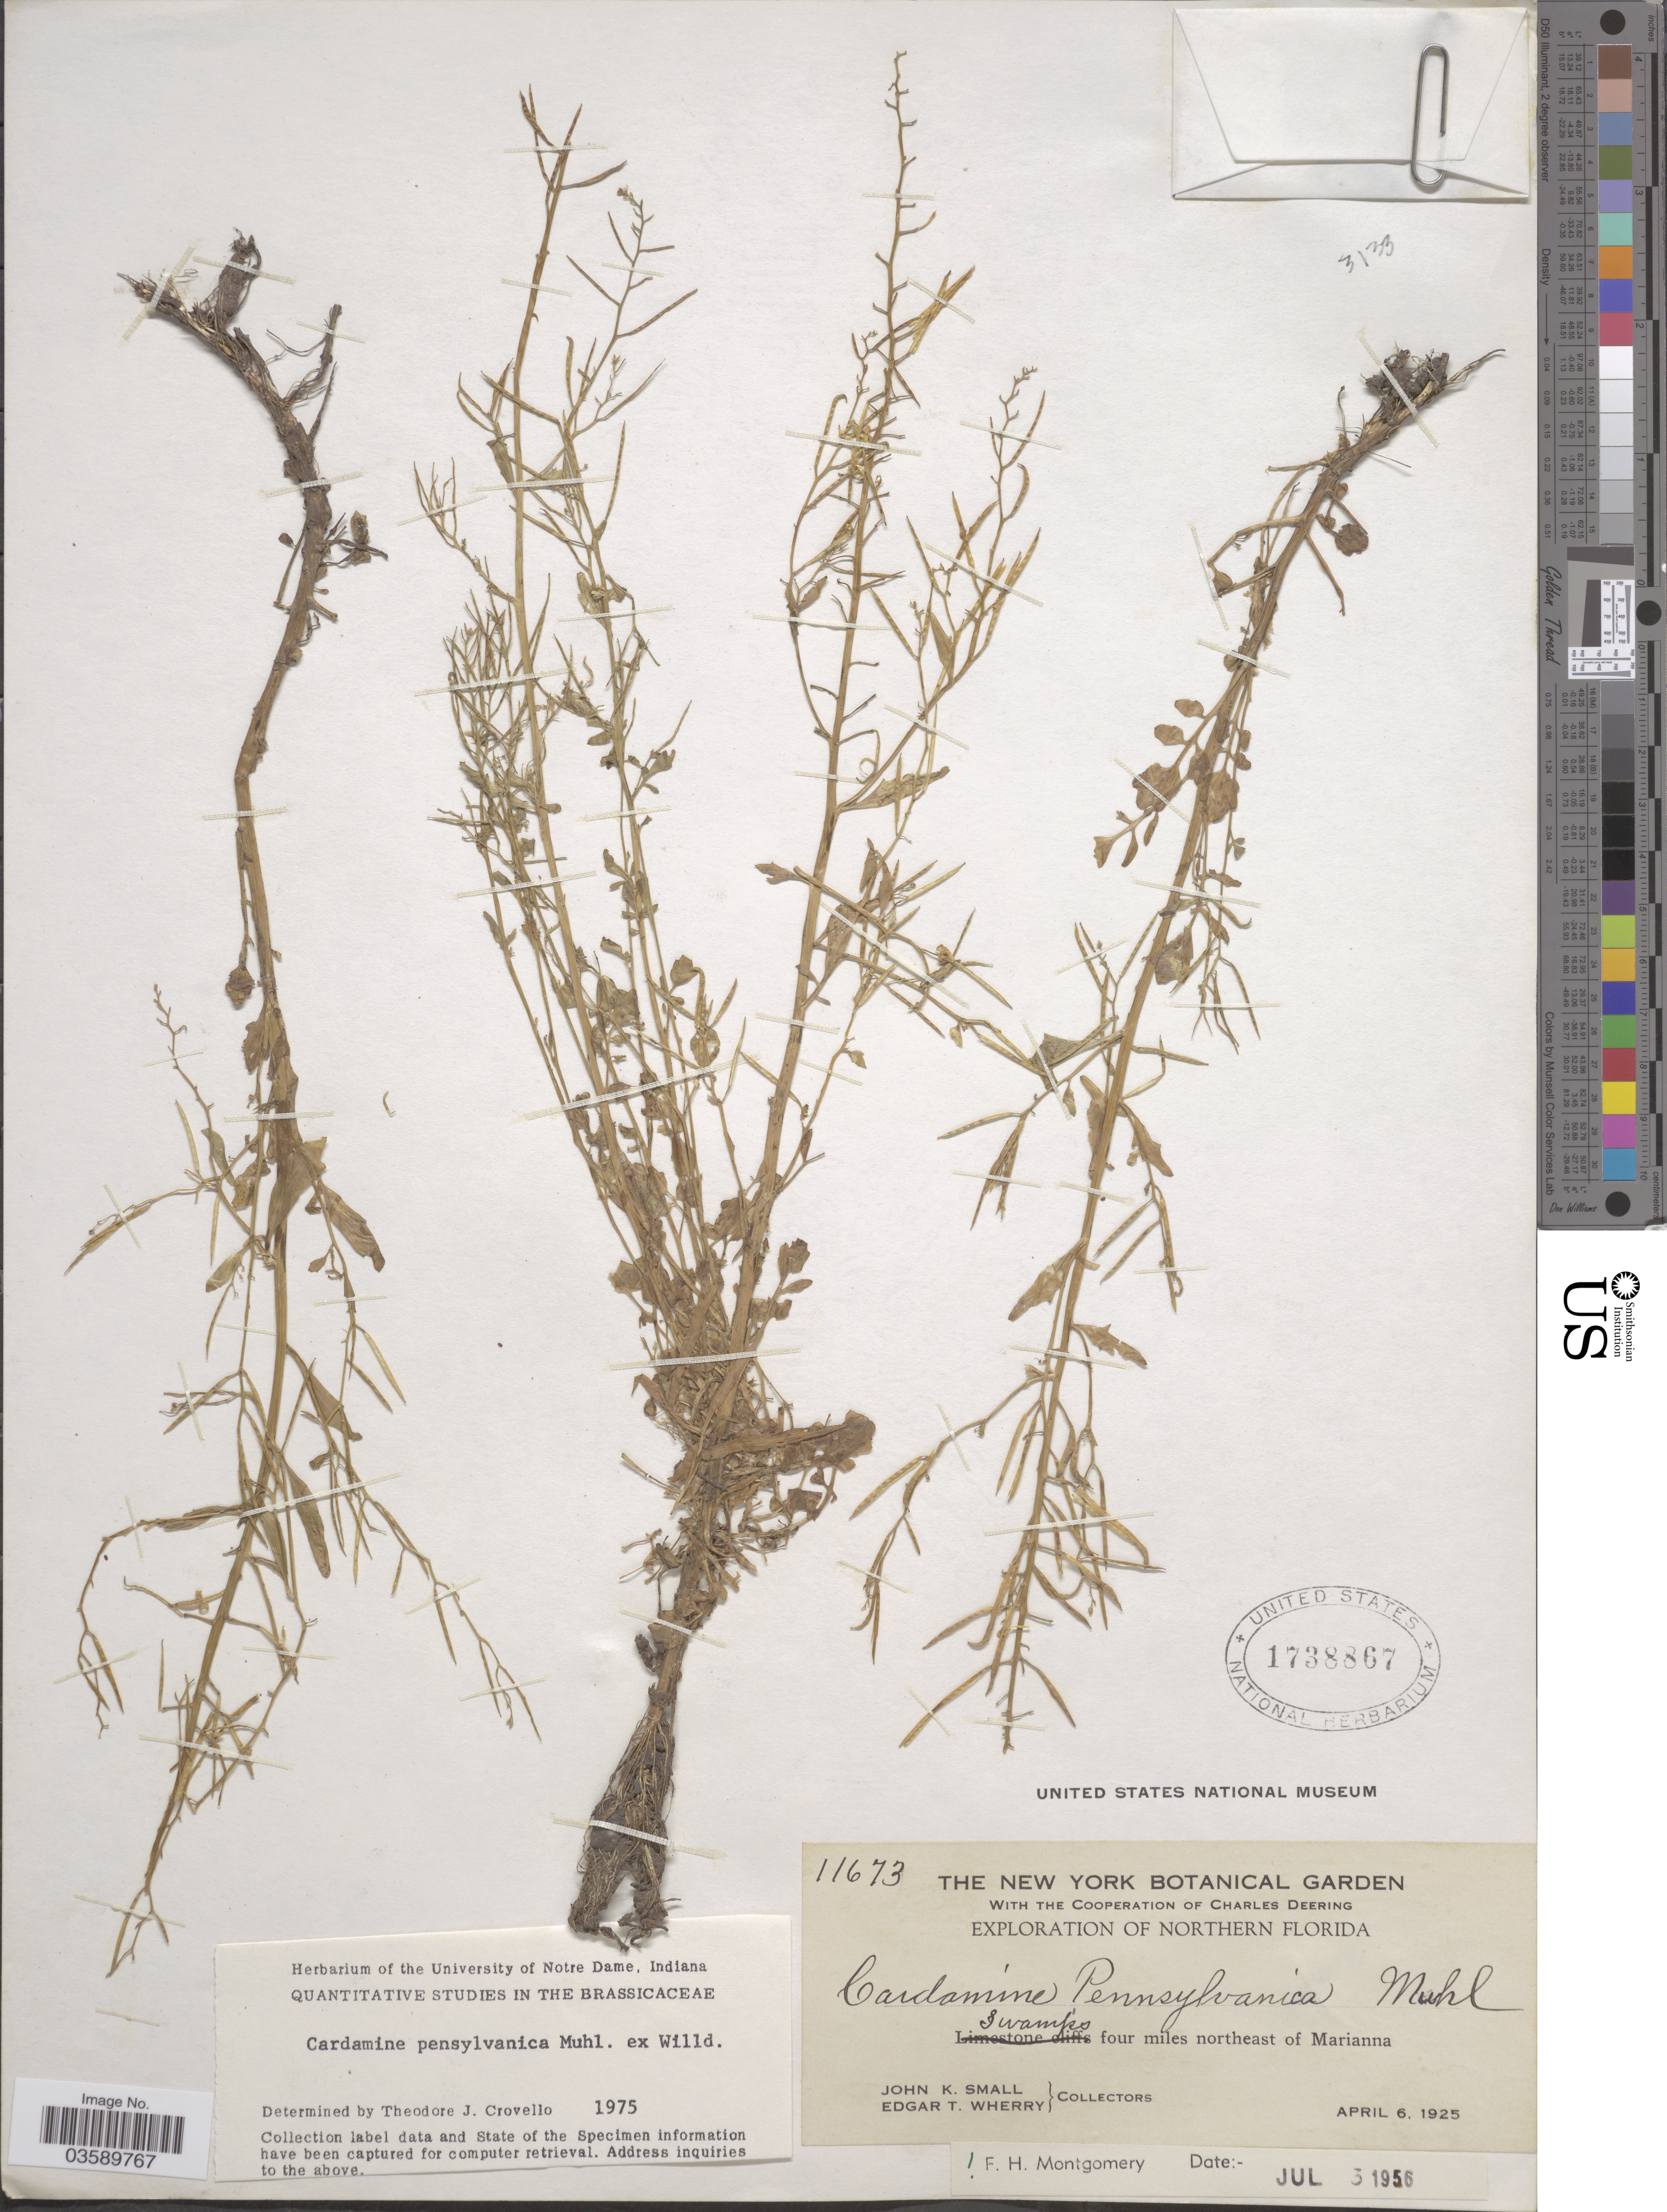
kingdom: Plantae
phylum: Tracheophyta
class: Magnoliopsida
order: Brassicales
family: Brassicaceae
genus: Cardamine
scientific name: Cardamine pensylvanica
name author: Muhl. ex Willd.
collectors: J. K. Small & E. T. Wherry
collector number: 11673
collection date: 1925-04-06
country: United States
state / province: Florida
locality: Northern Florida. Swamps four miles northeast of Marianna.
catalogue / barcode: US 1738867